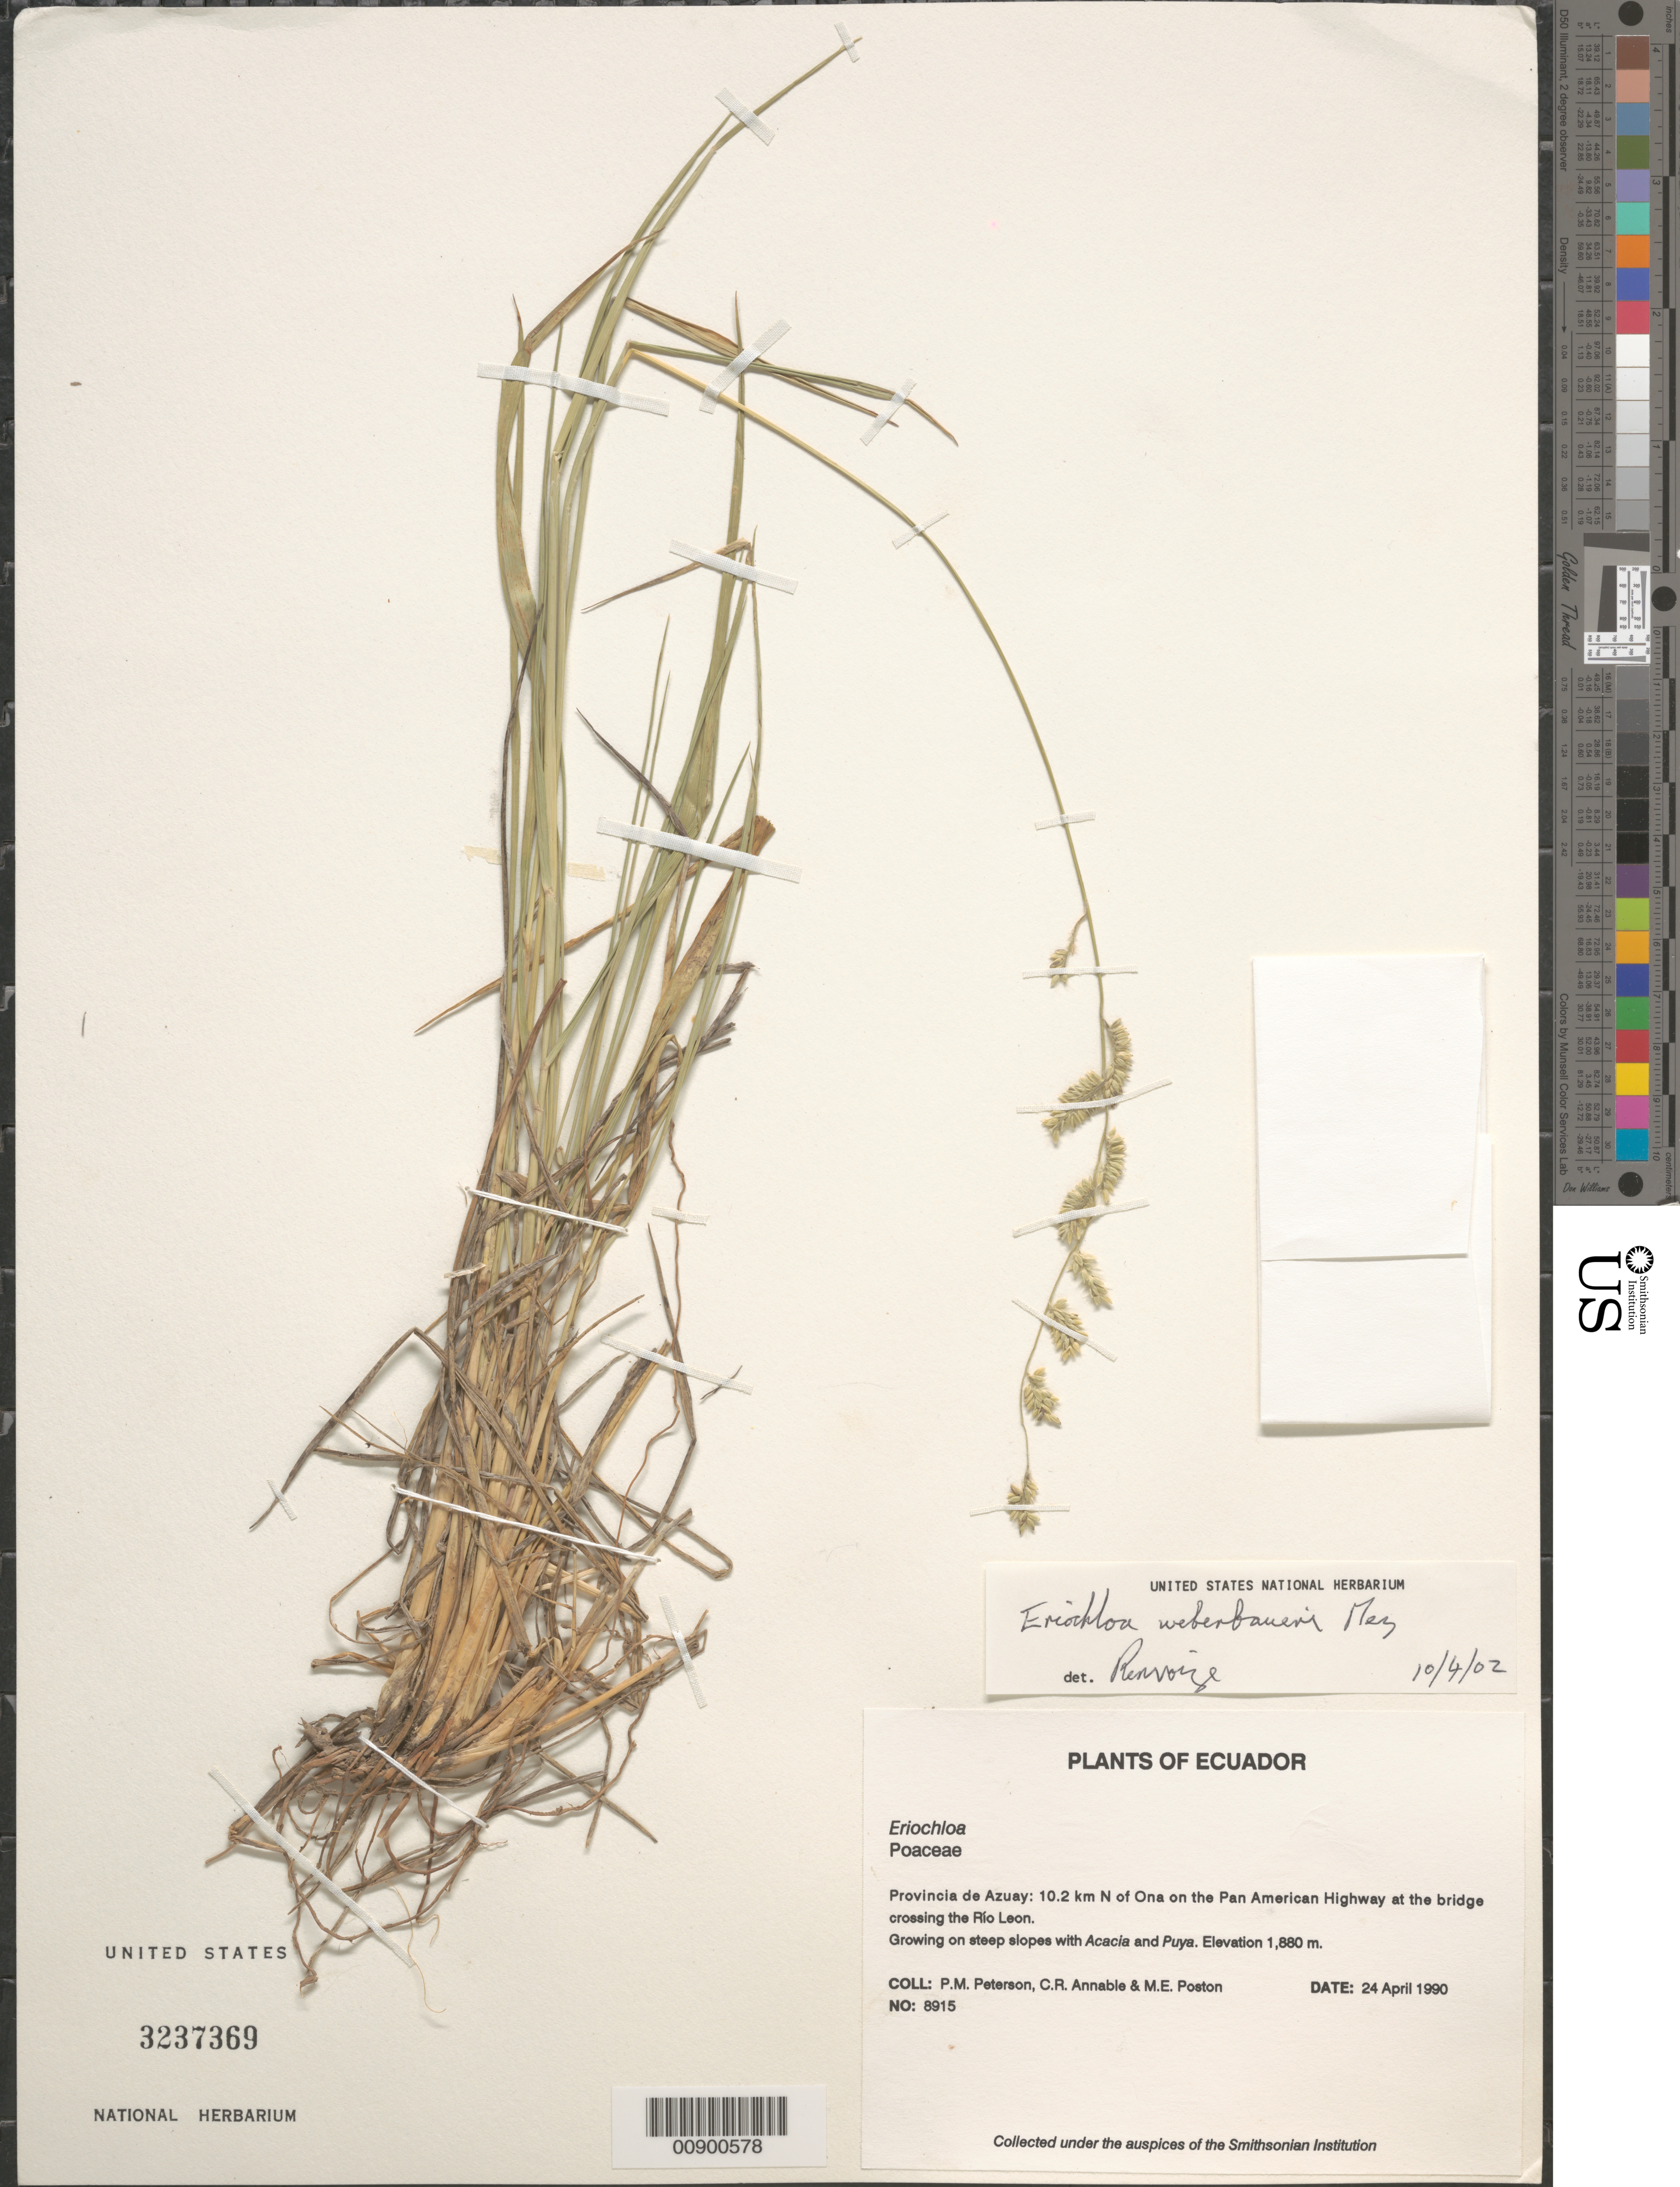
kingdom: Plantae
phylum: Tracheophyta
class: Liliopsida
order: Poales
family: Poaceae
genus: Eriochloa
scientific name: Eriochloa weberbaueri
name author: Mez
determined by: Renvoize, S. A.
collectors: P. M. Peterson, C. R. Annable & M. Poston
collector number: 08915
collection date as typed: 24 Apr 1990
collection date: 1990-04-24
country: Ecuador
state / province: Azuay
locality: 10.2 km N of Ona on the Pan American Highway at the bridge crossing the Rio Leon.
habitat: Growing on steep slopes with Acacia and Puya.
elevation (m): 1880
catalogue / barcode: US 3237369